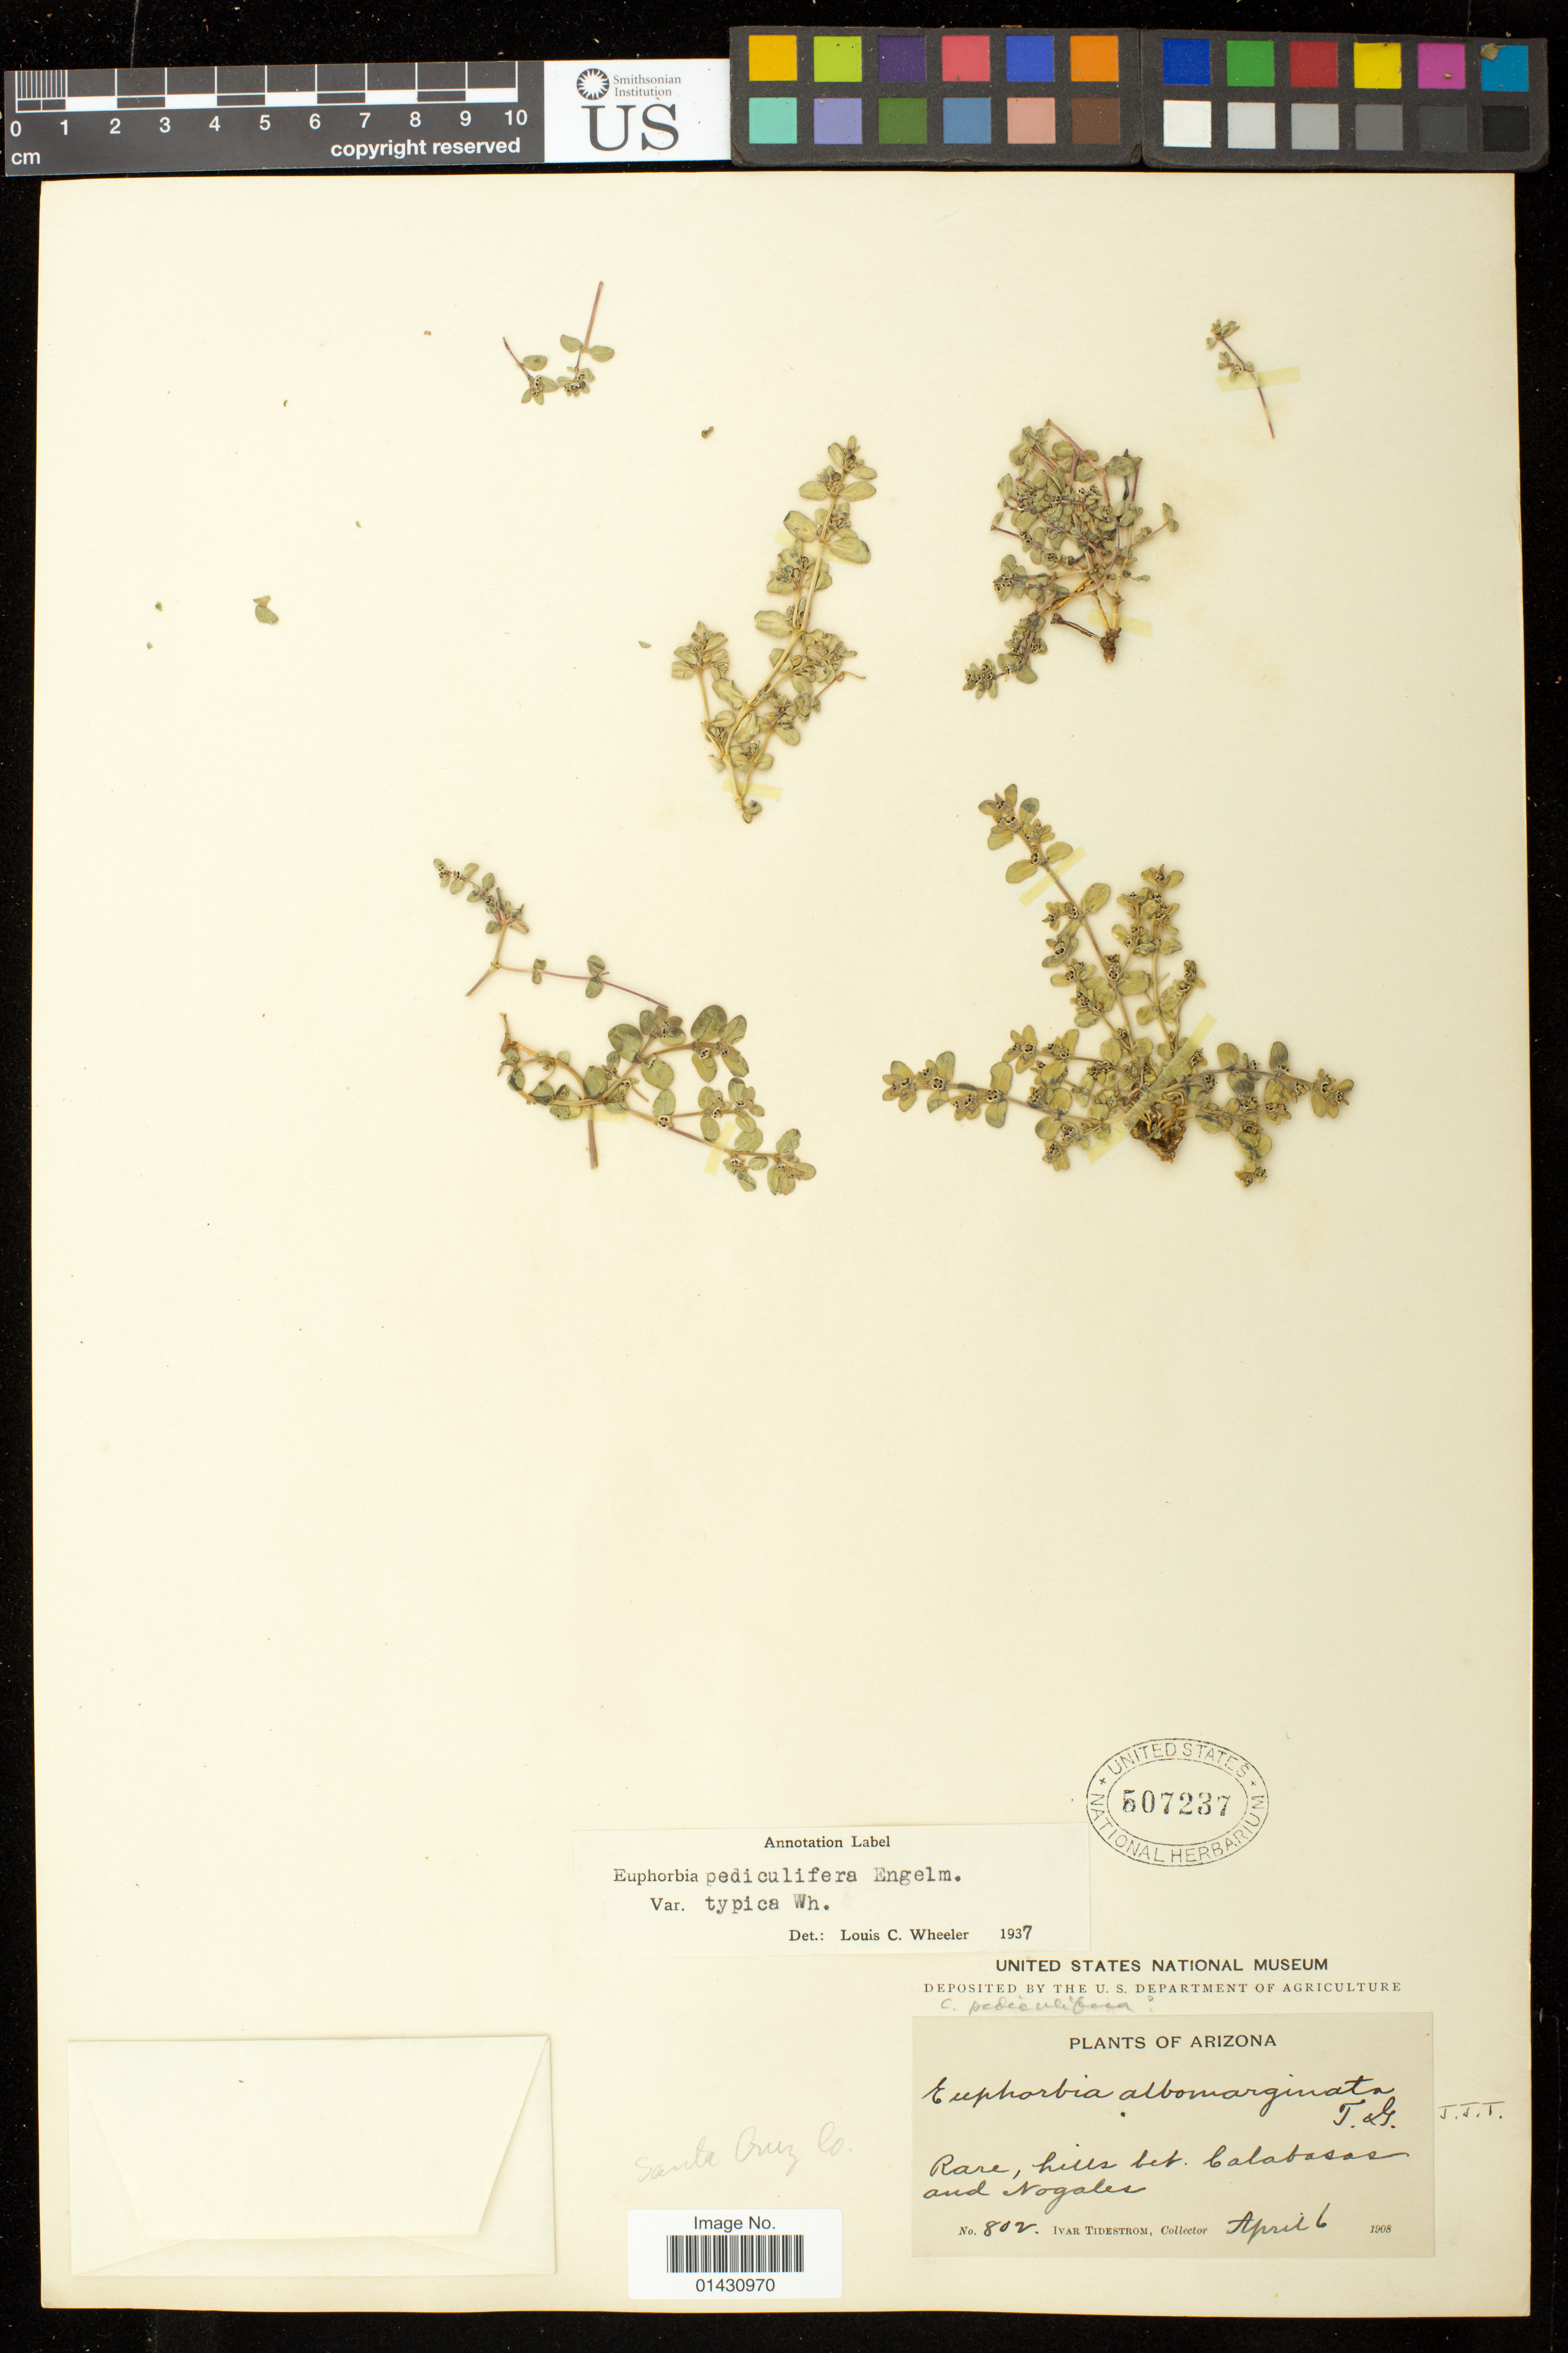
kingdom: Plantae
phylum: Tracheophyta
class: Magnoliopsida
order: Malpighiales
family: Euphorbiaceae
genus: Euphorbia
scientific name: Euphorbia pediculifera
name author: Engelm.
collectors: I. F. Tidestrom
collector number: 802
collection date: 1908-04-06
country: United States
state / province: Arizona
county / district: Santa Cruz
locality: Hills bet. Calabasas and Nogales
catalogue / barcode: US 507237